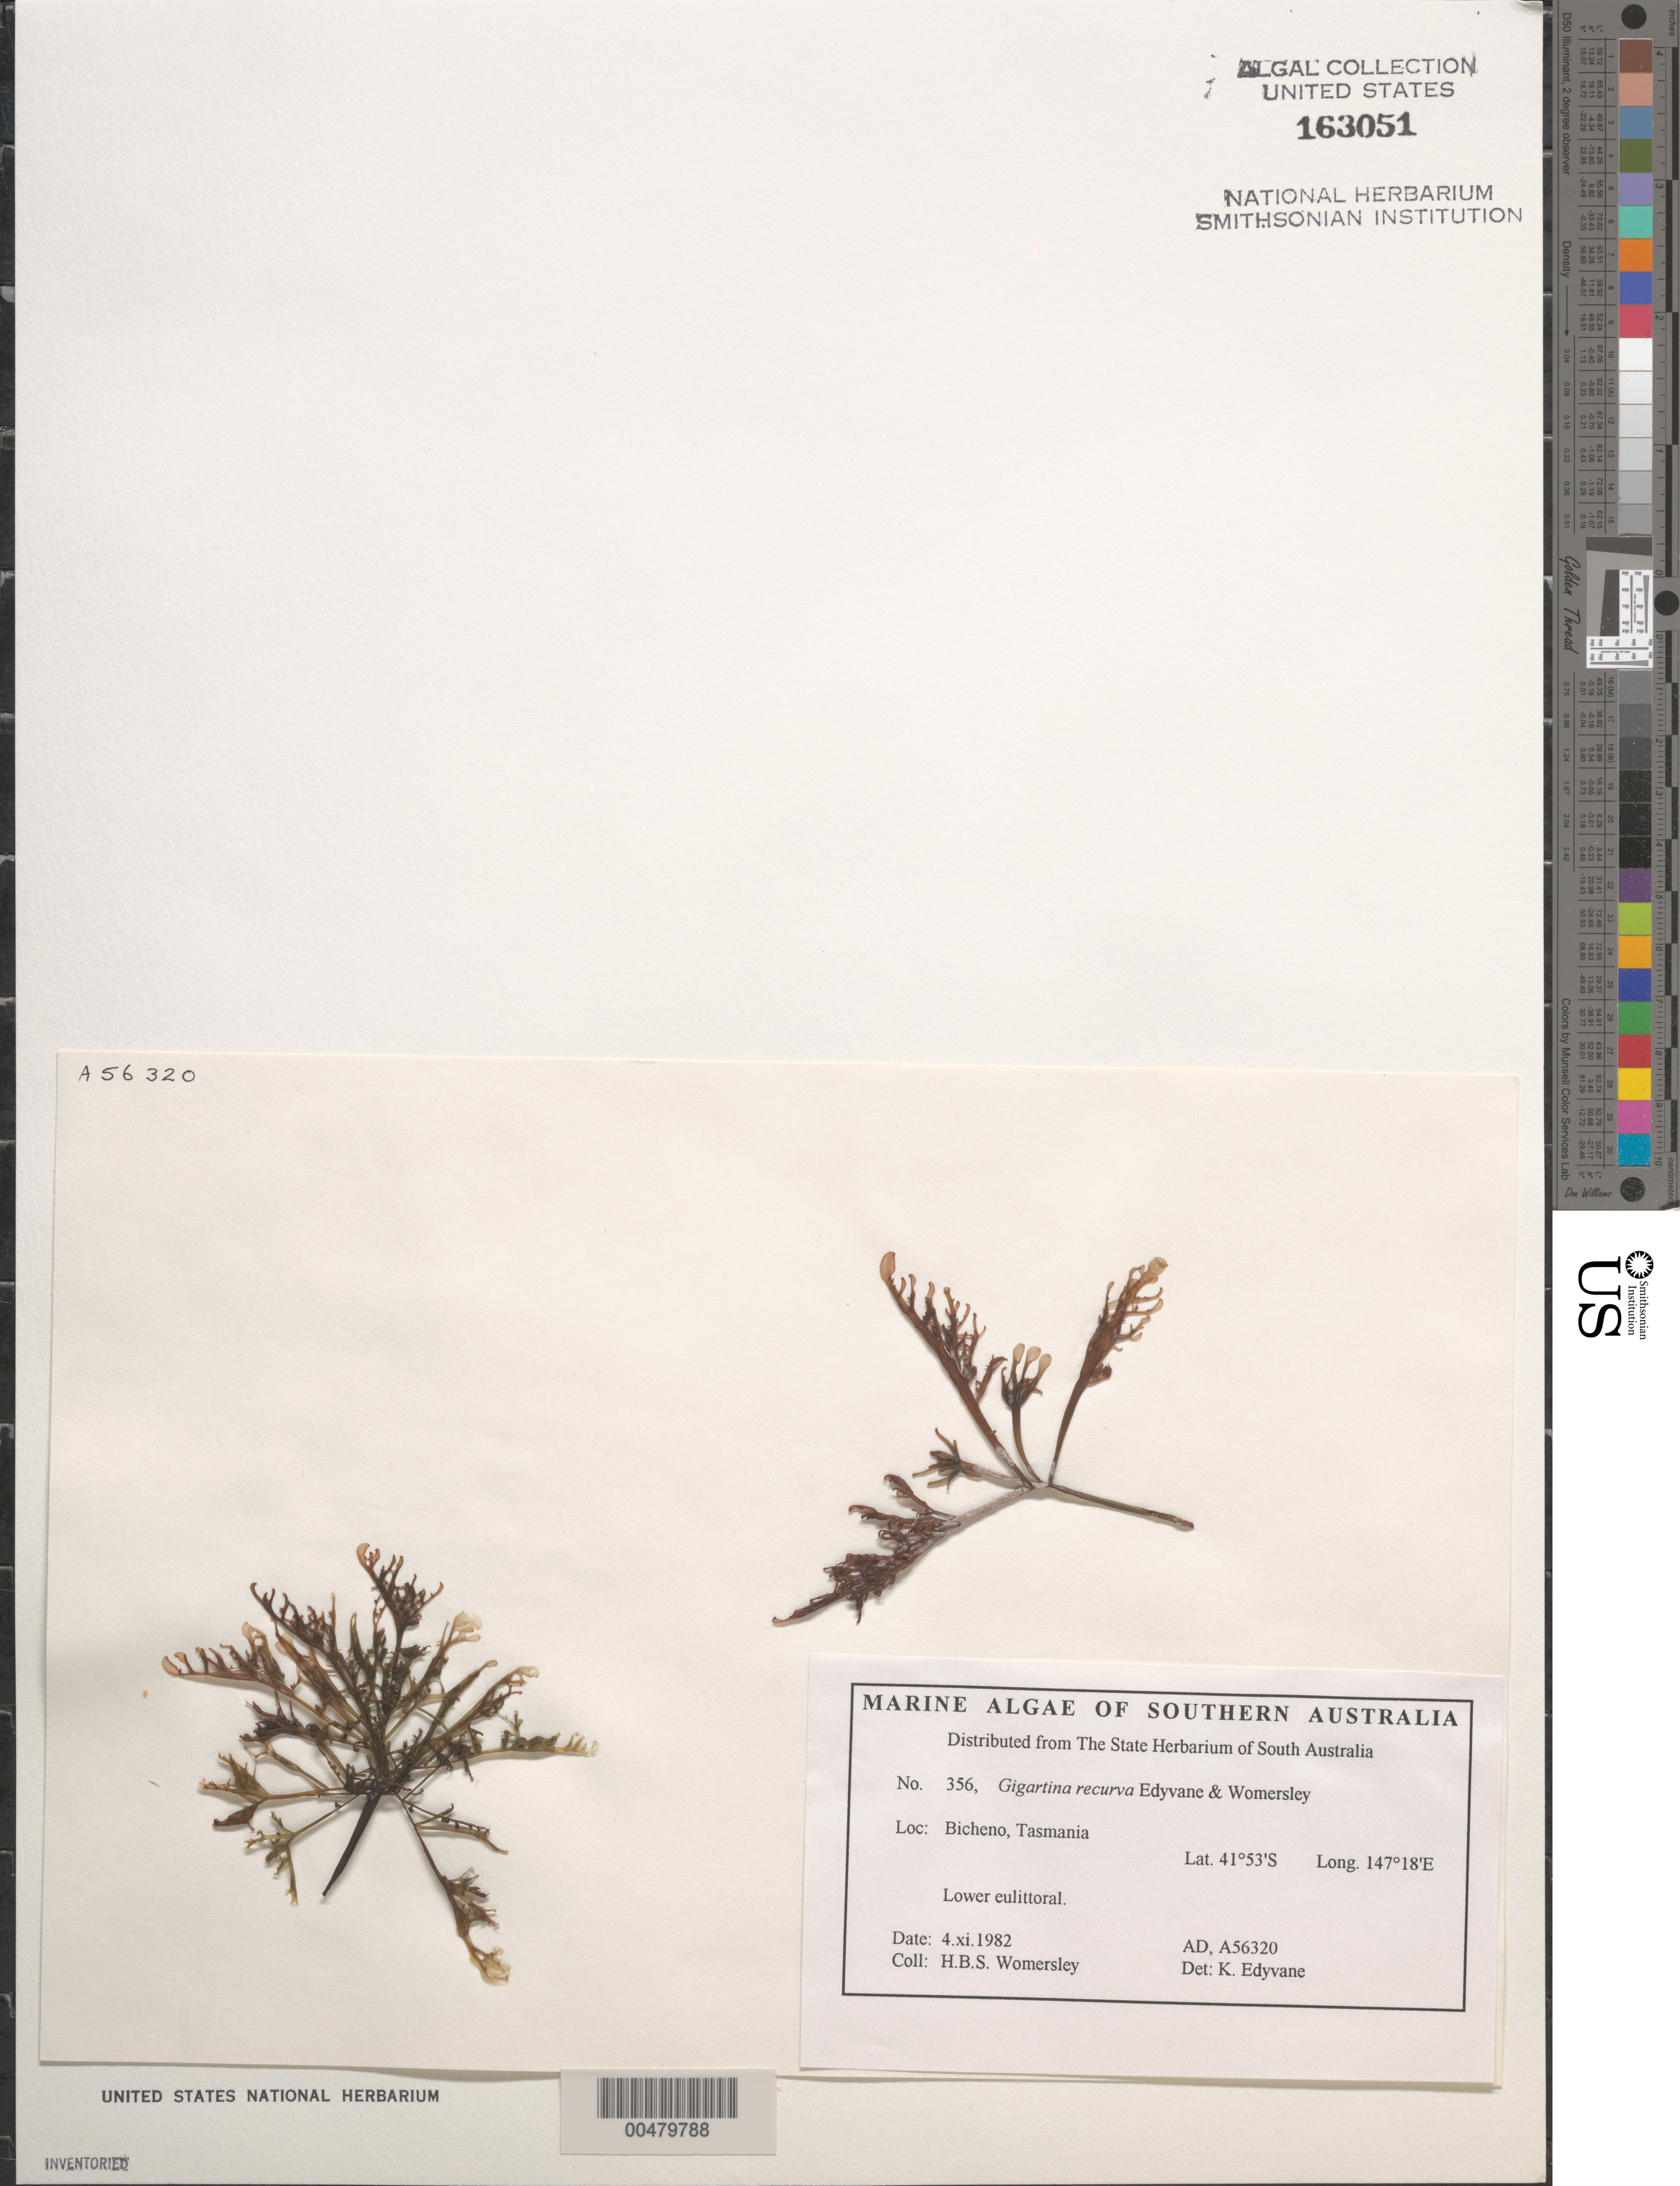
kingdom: Plantae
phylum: Rhodophyta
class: Florideophyceae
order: Gigartinales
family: Gigartinaceae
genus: Gigartina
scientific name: Gigartina recurva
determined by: Edyvane, K.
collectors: H. B. S. Womersley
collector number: Ad A56320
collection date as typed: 04 Nov 1982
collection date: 1982-11-04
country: Australia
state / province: Tasmania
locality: Bicheno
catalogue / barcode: US 163051